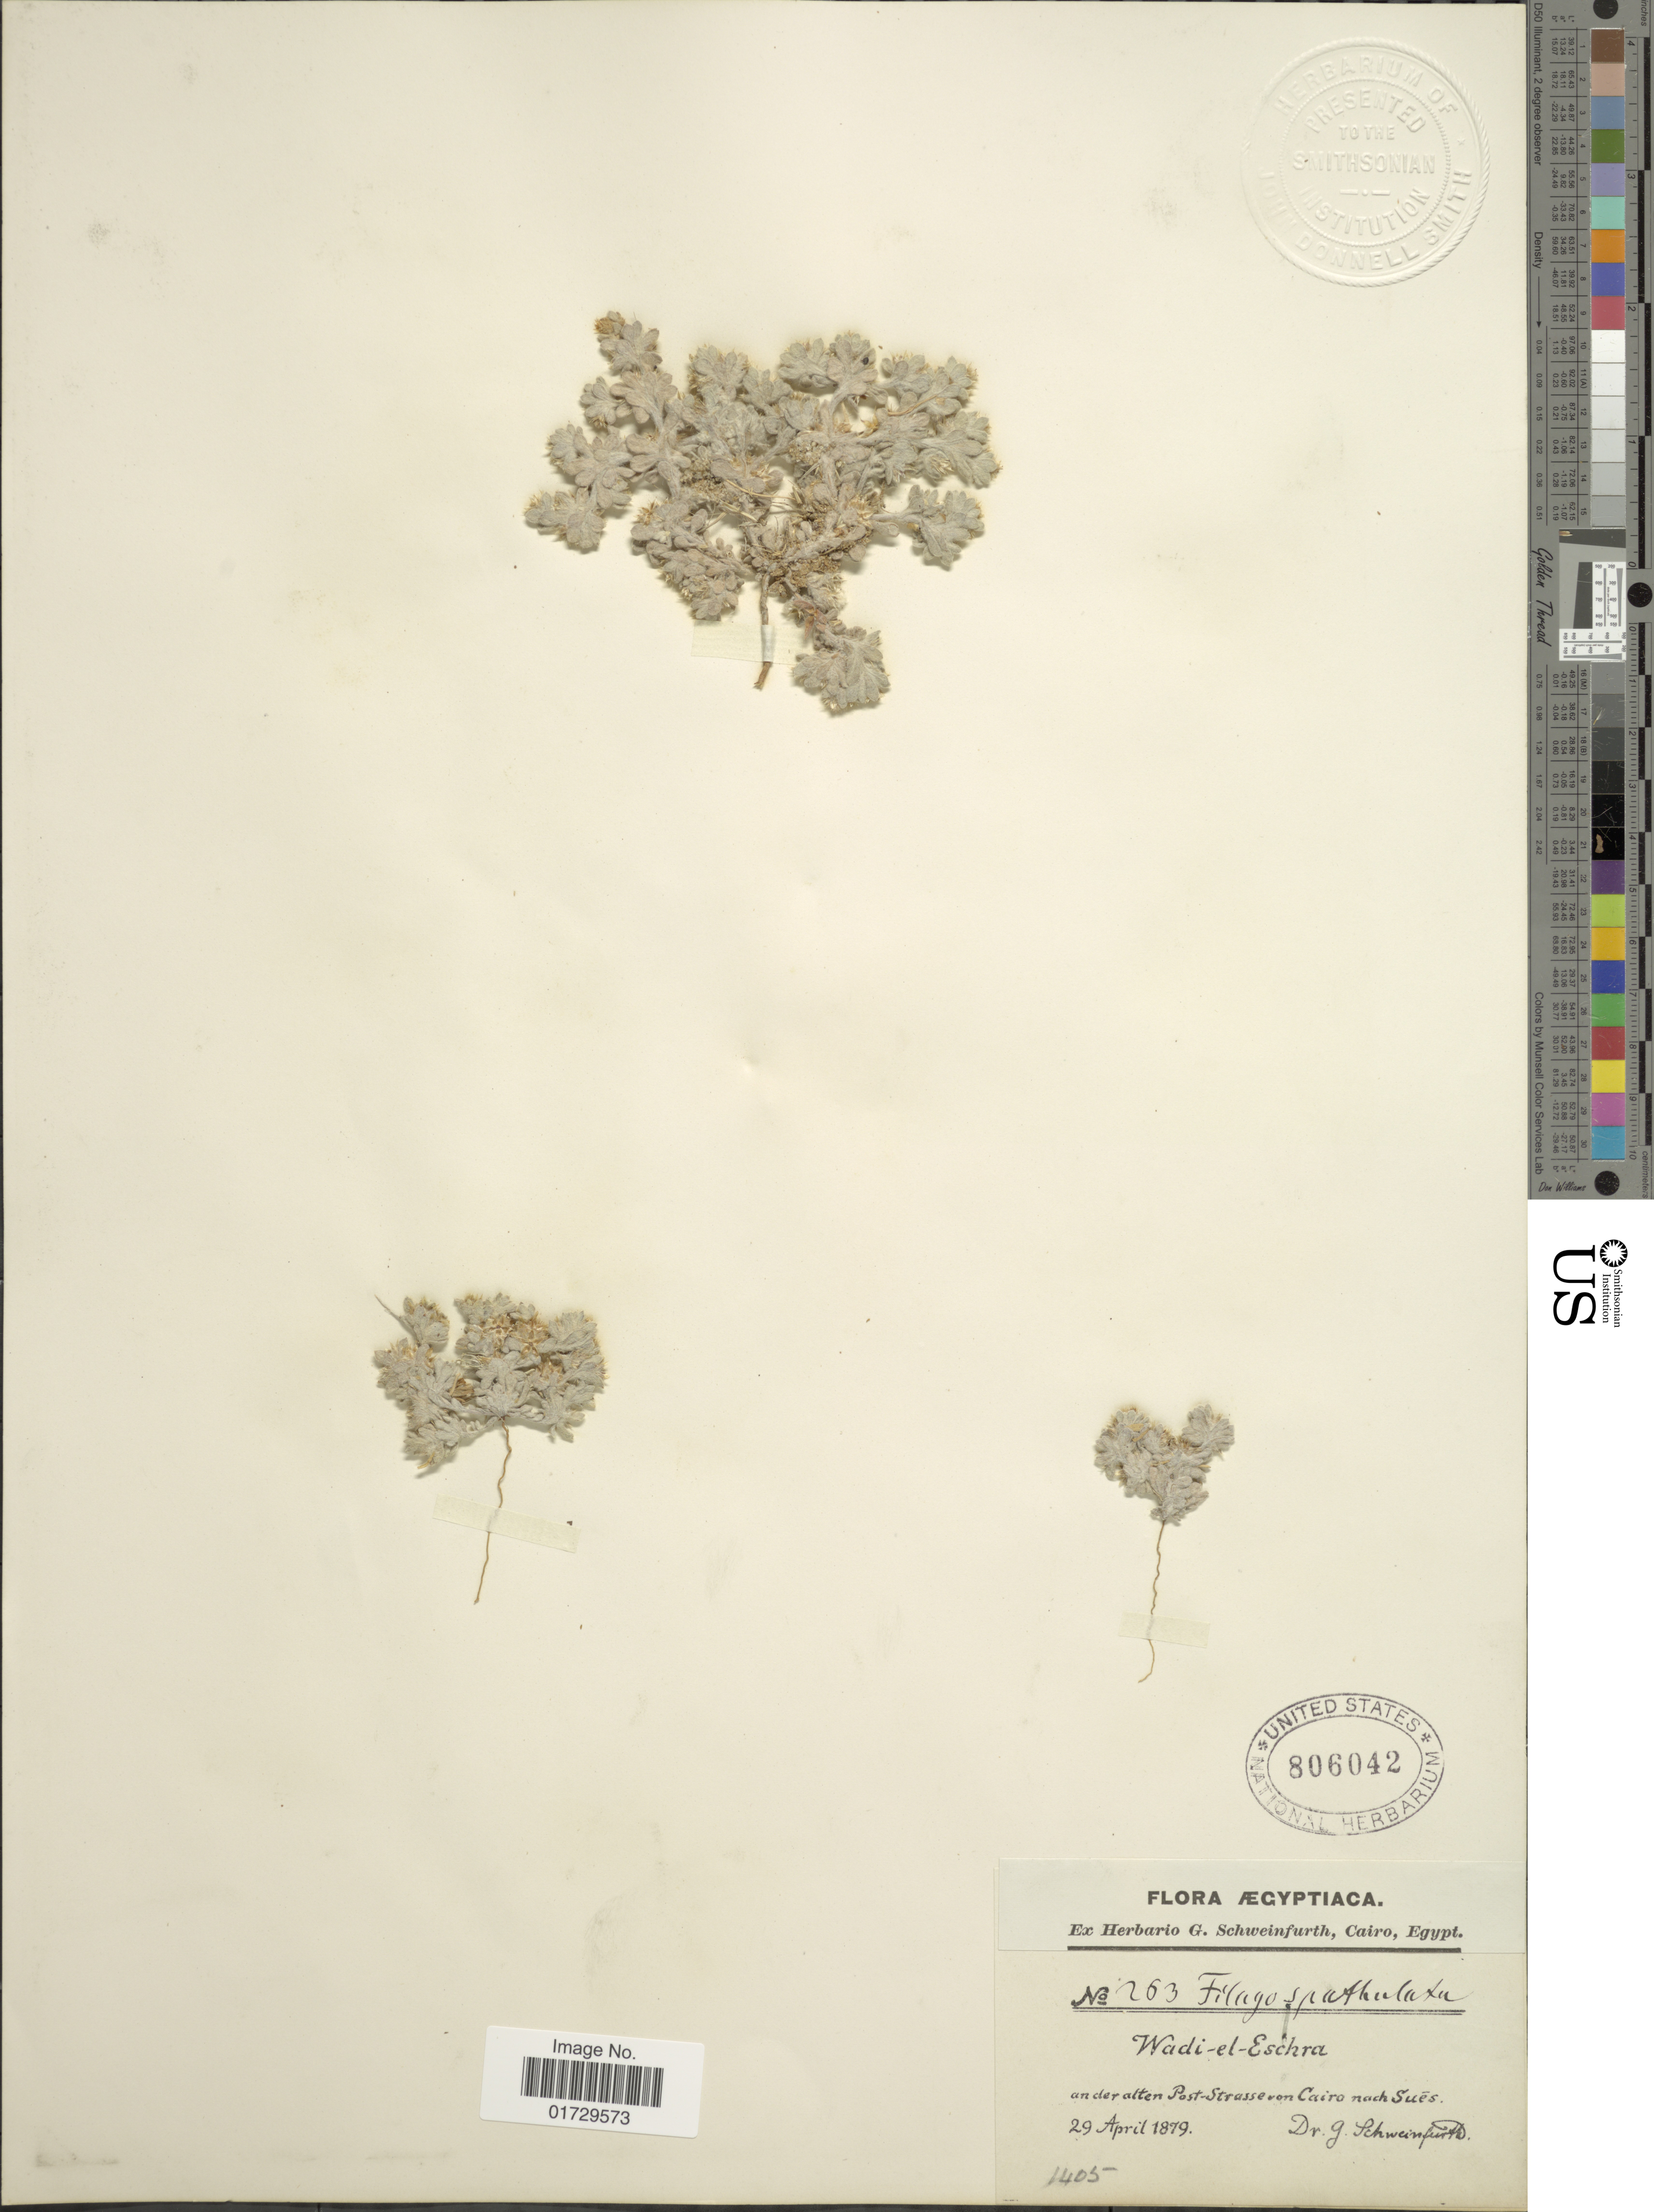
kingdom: Plantae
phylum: Tracheophyta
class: Magnoliopsida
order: Asterales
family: Asteraceae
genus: Filago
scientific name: Filago spathulata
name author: C. Presl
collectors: G. A. Schweinfurth (herbarium)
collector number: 263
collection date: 1879-04-29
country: Egypt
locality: An der alten Post-Strasseron Cairo nach Sues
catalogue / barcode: US 806042